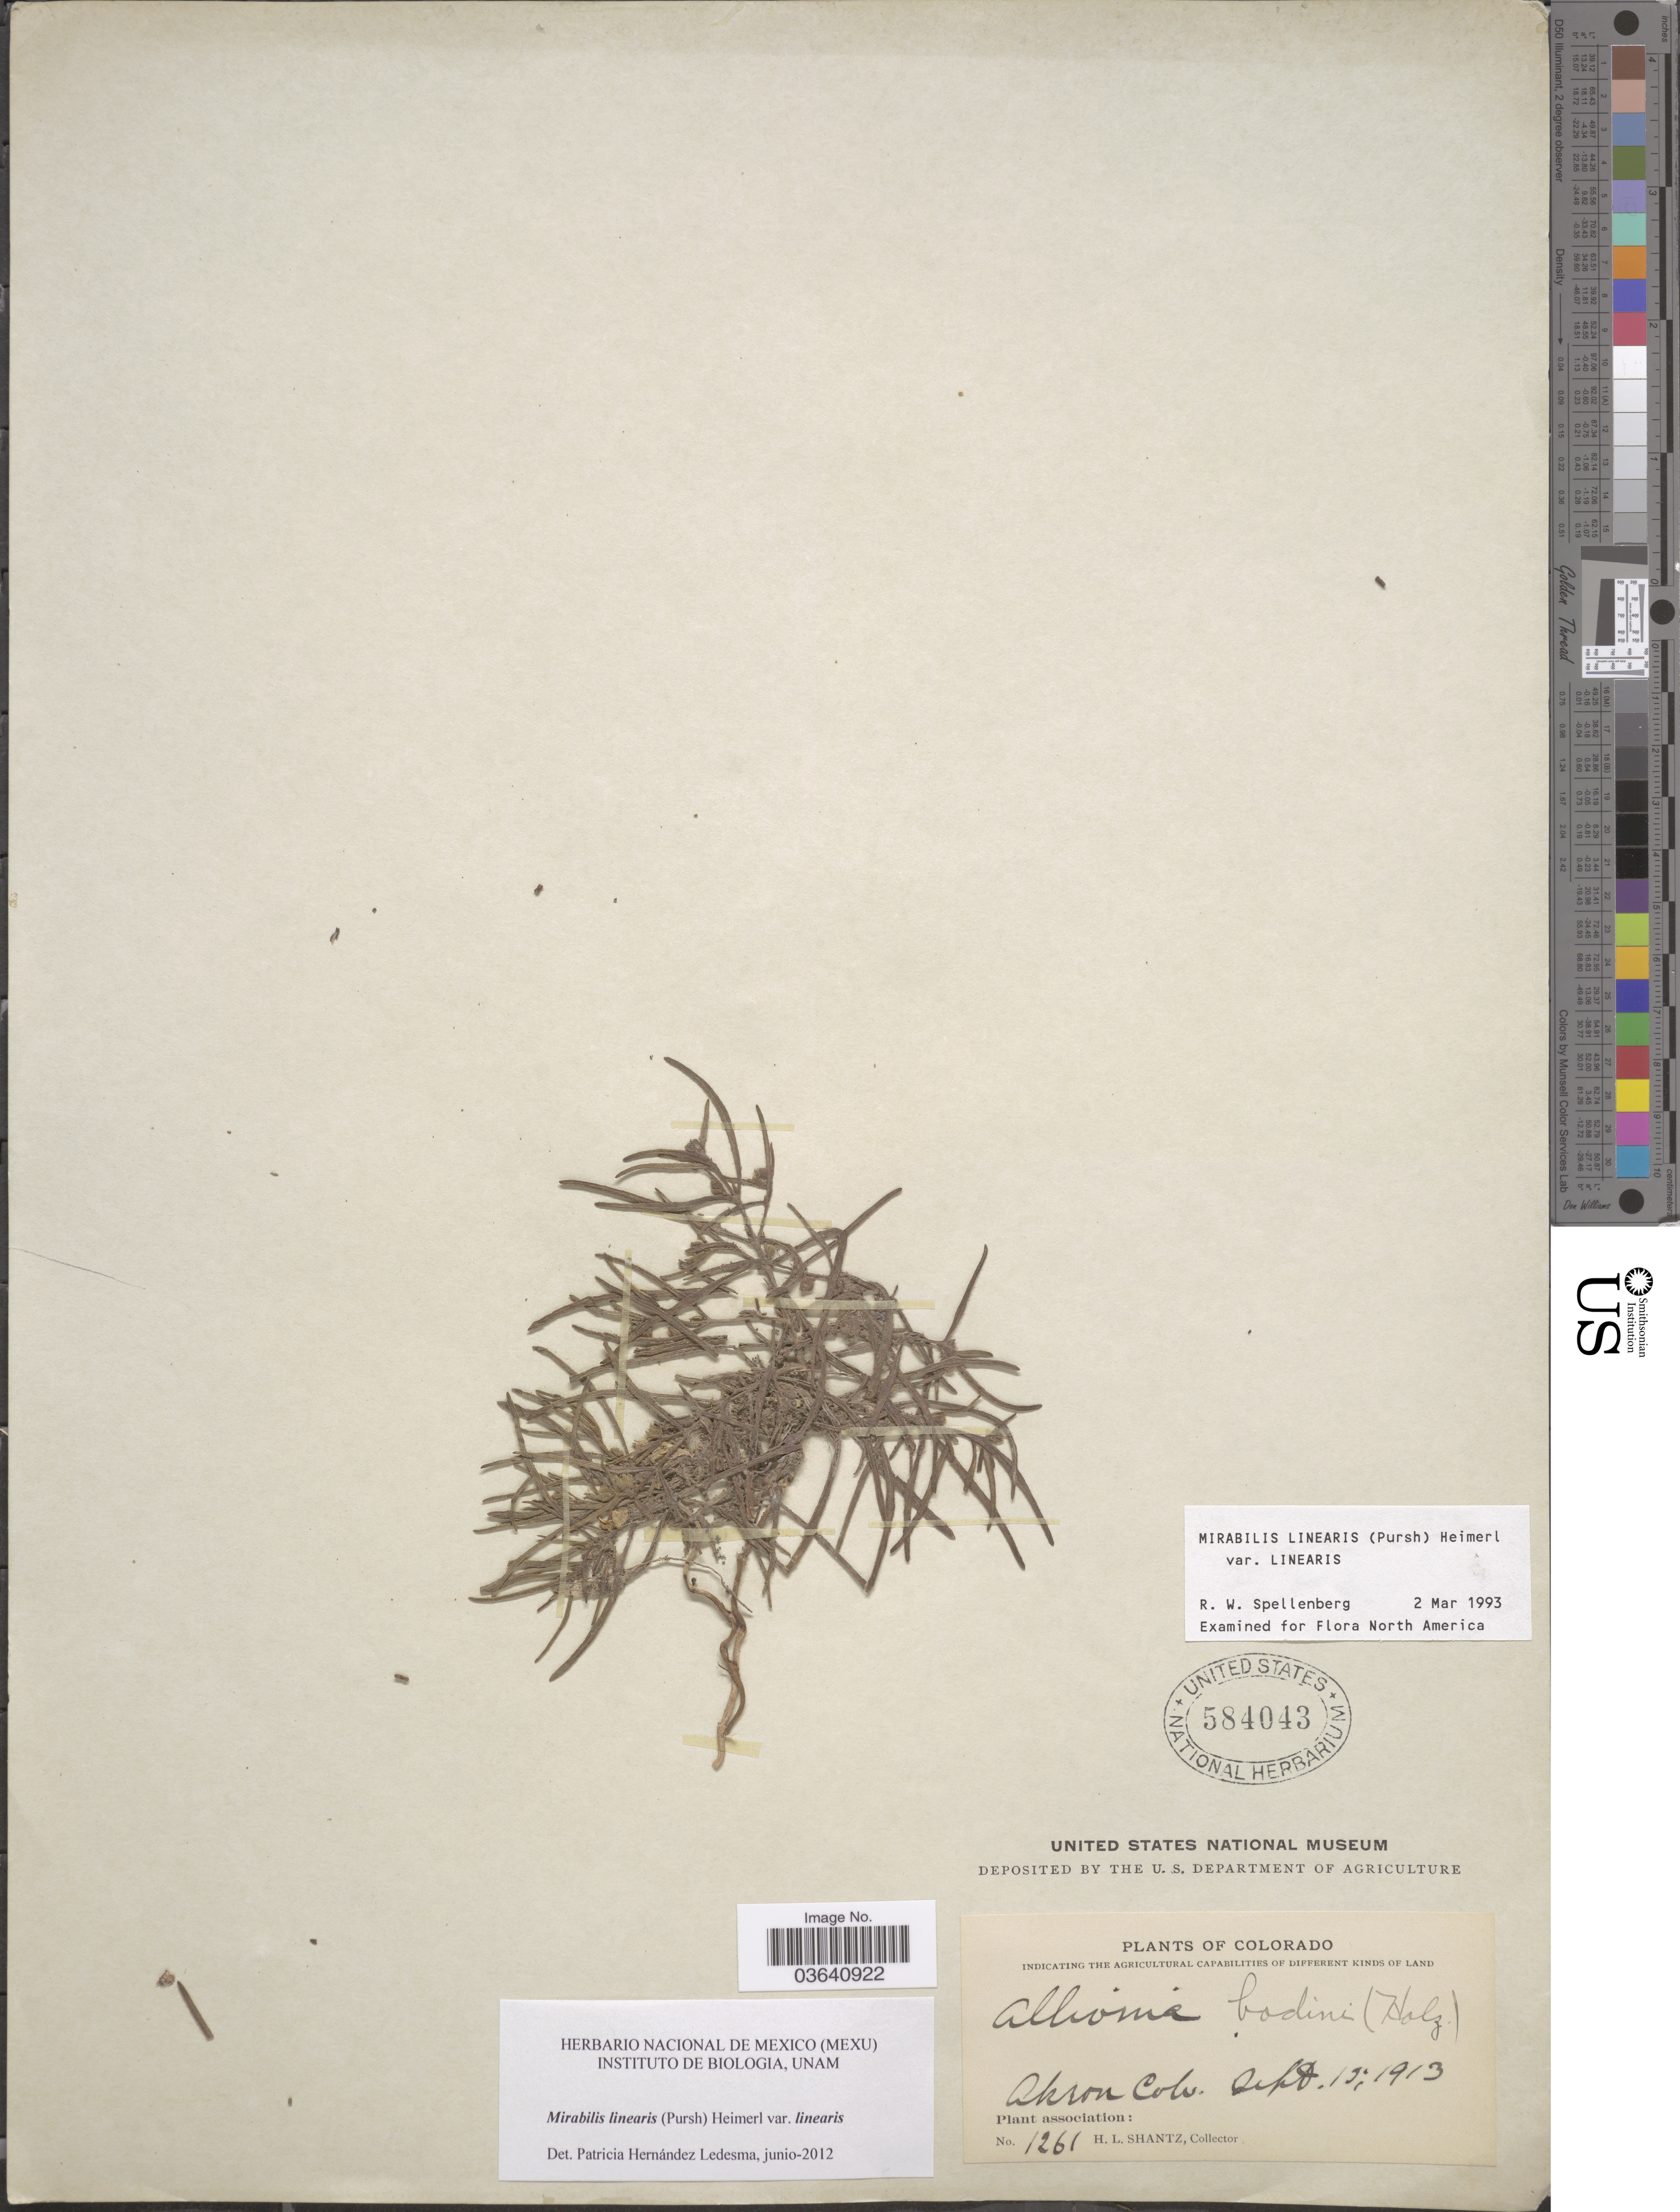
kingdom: Plantae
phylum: Tracheophyta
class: Magnoliopsida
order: Caryophyllales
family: Nyctaginaceae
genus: Mirabilis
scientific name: Mirabilis linearis var. linearis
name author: (Pursh) Heimerl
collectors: H. Shantz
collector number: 1261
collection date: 1913-09-15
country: United States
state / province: Colorado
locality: Akron.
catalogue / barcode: US 584043